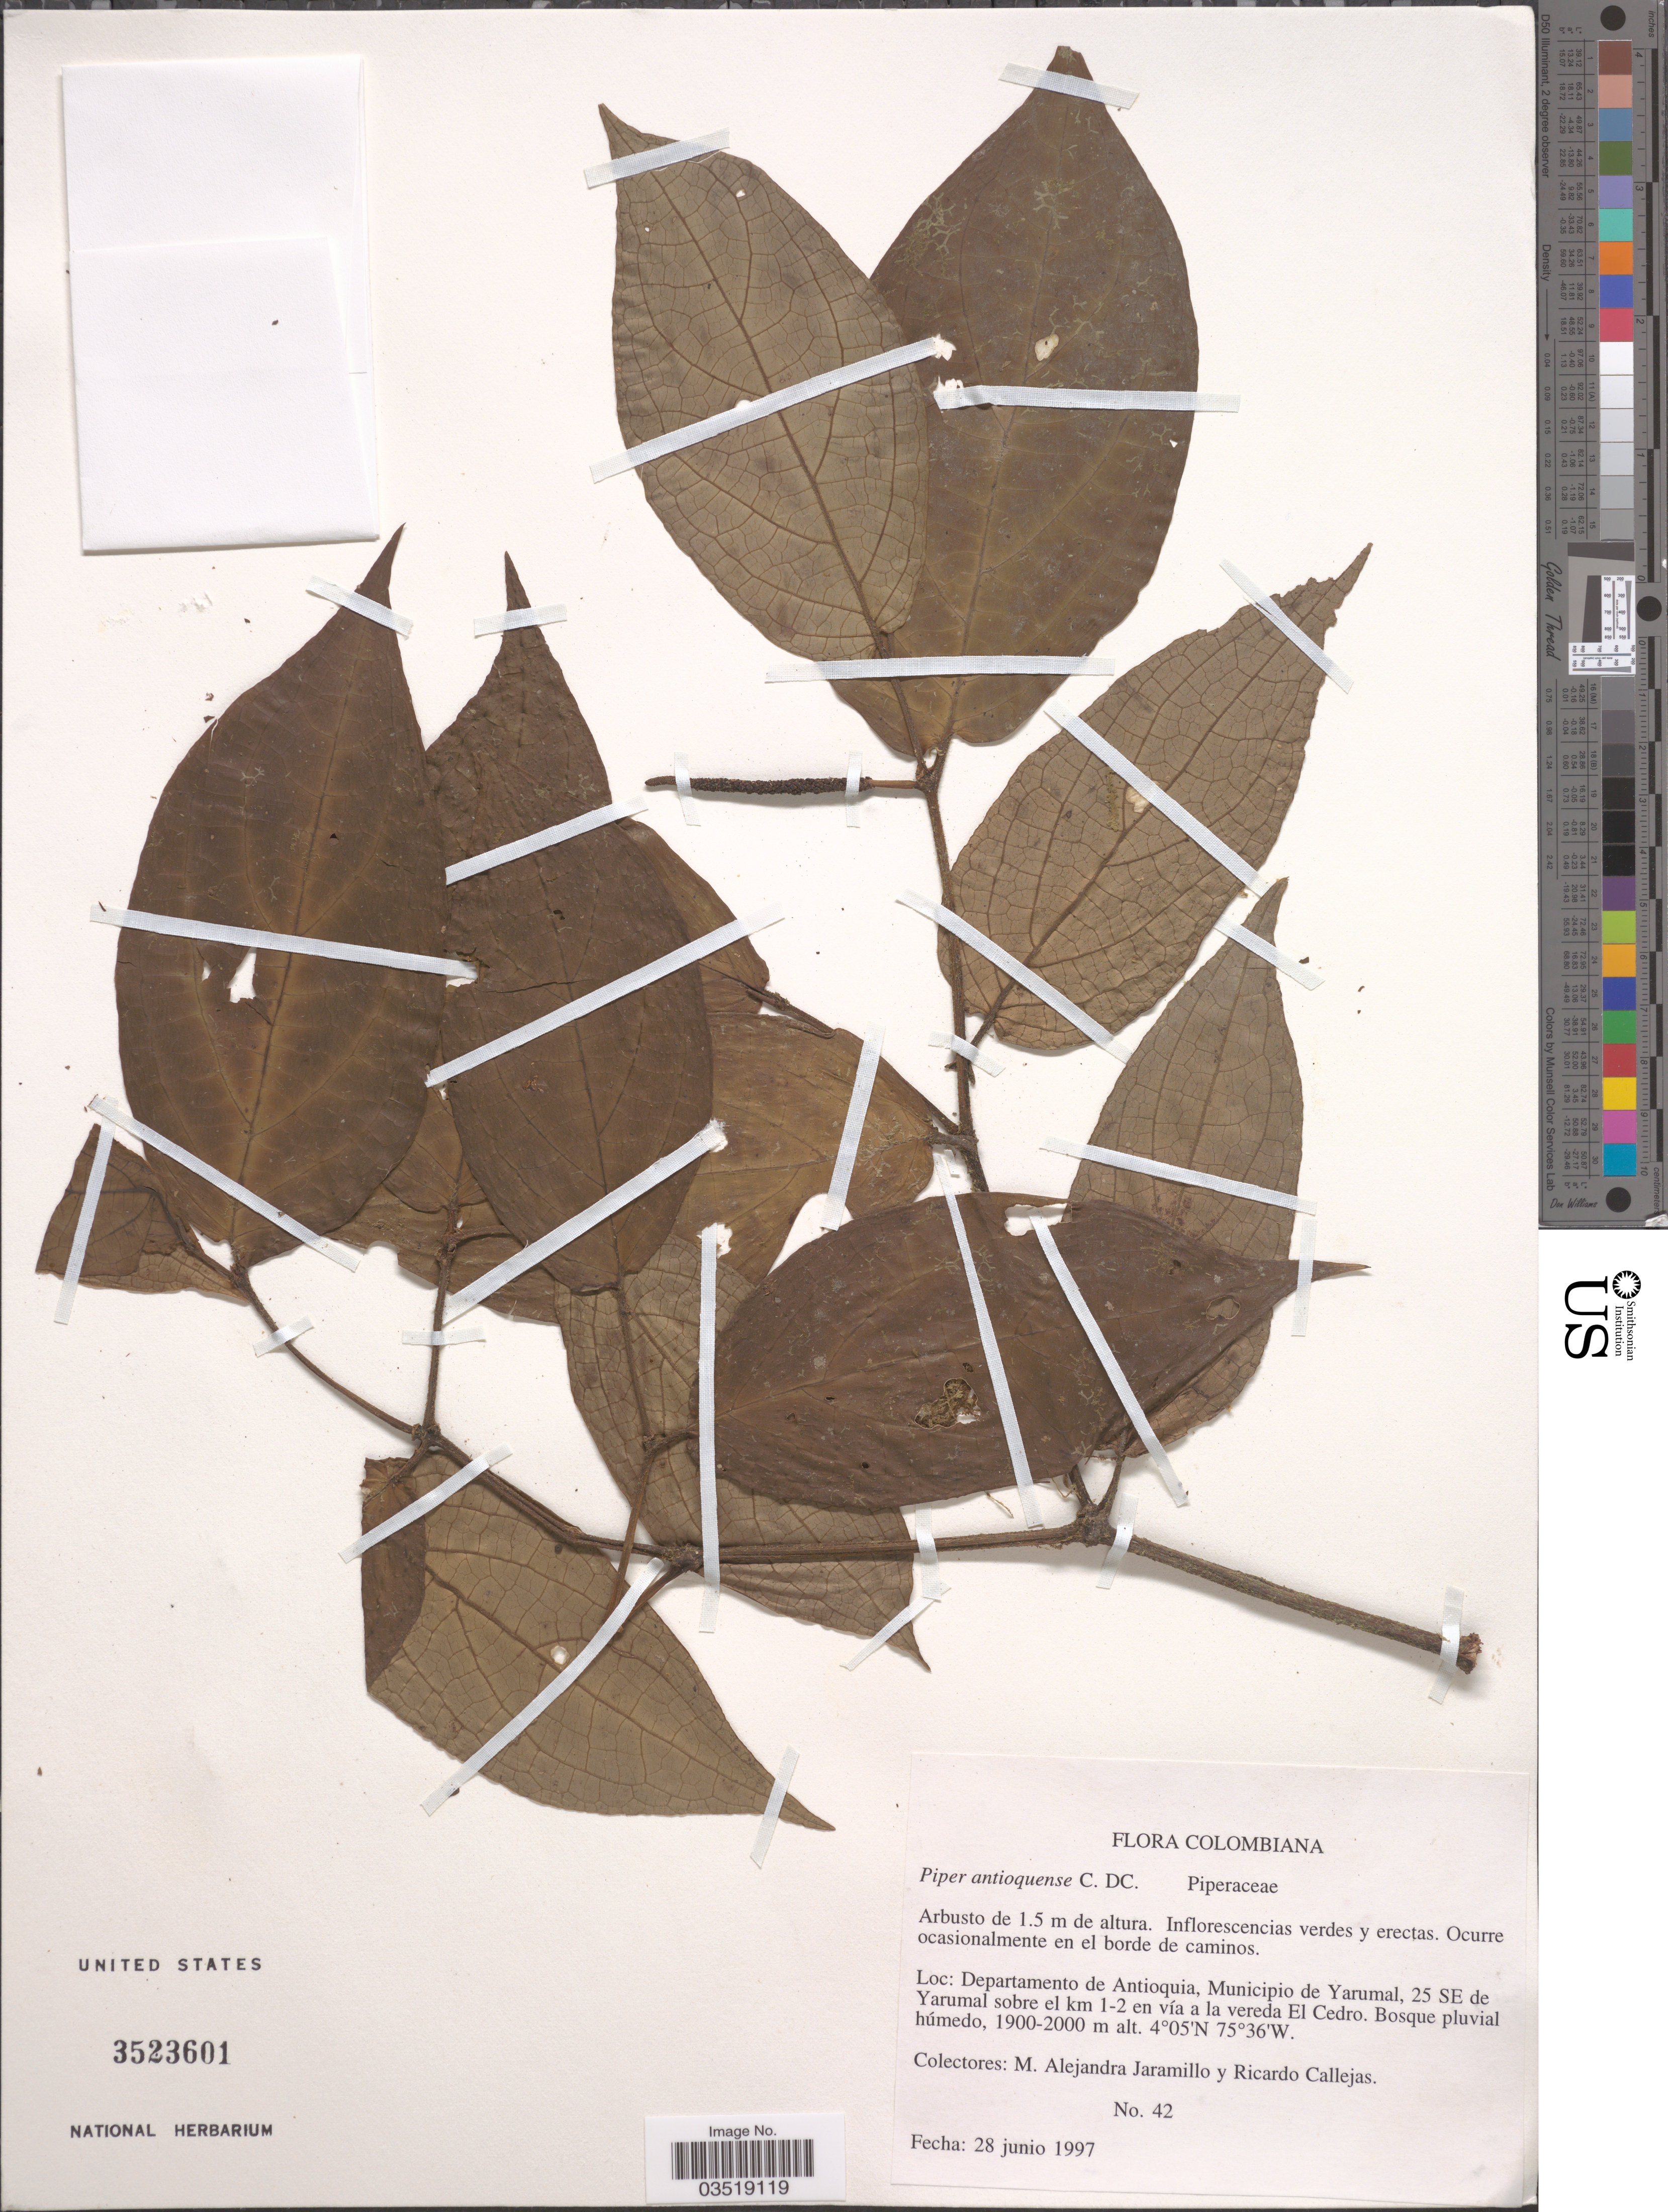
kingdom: Plantae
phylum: Tracheophyta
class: Magnoliopsida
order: Piperales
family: Piperaceae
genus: Piper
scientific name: Piper antioquiense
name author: C. DC.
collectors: M. A. Jaramillo & R. Callejas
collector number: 42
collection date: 1997-06-28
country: Colombia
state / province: Antioquia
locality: Departamento de Antioquia, Municipio de Yarumal, 25 SE de Yarumal sobre el km 1-2 en vía a la vereda El Cedro.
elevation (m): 1900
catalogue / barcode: US 3523601